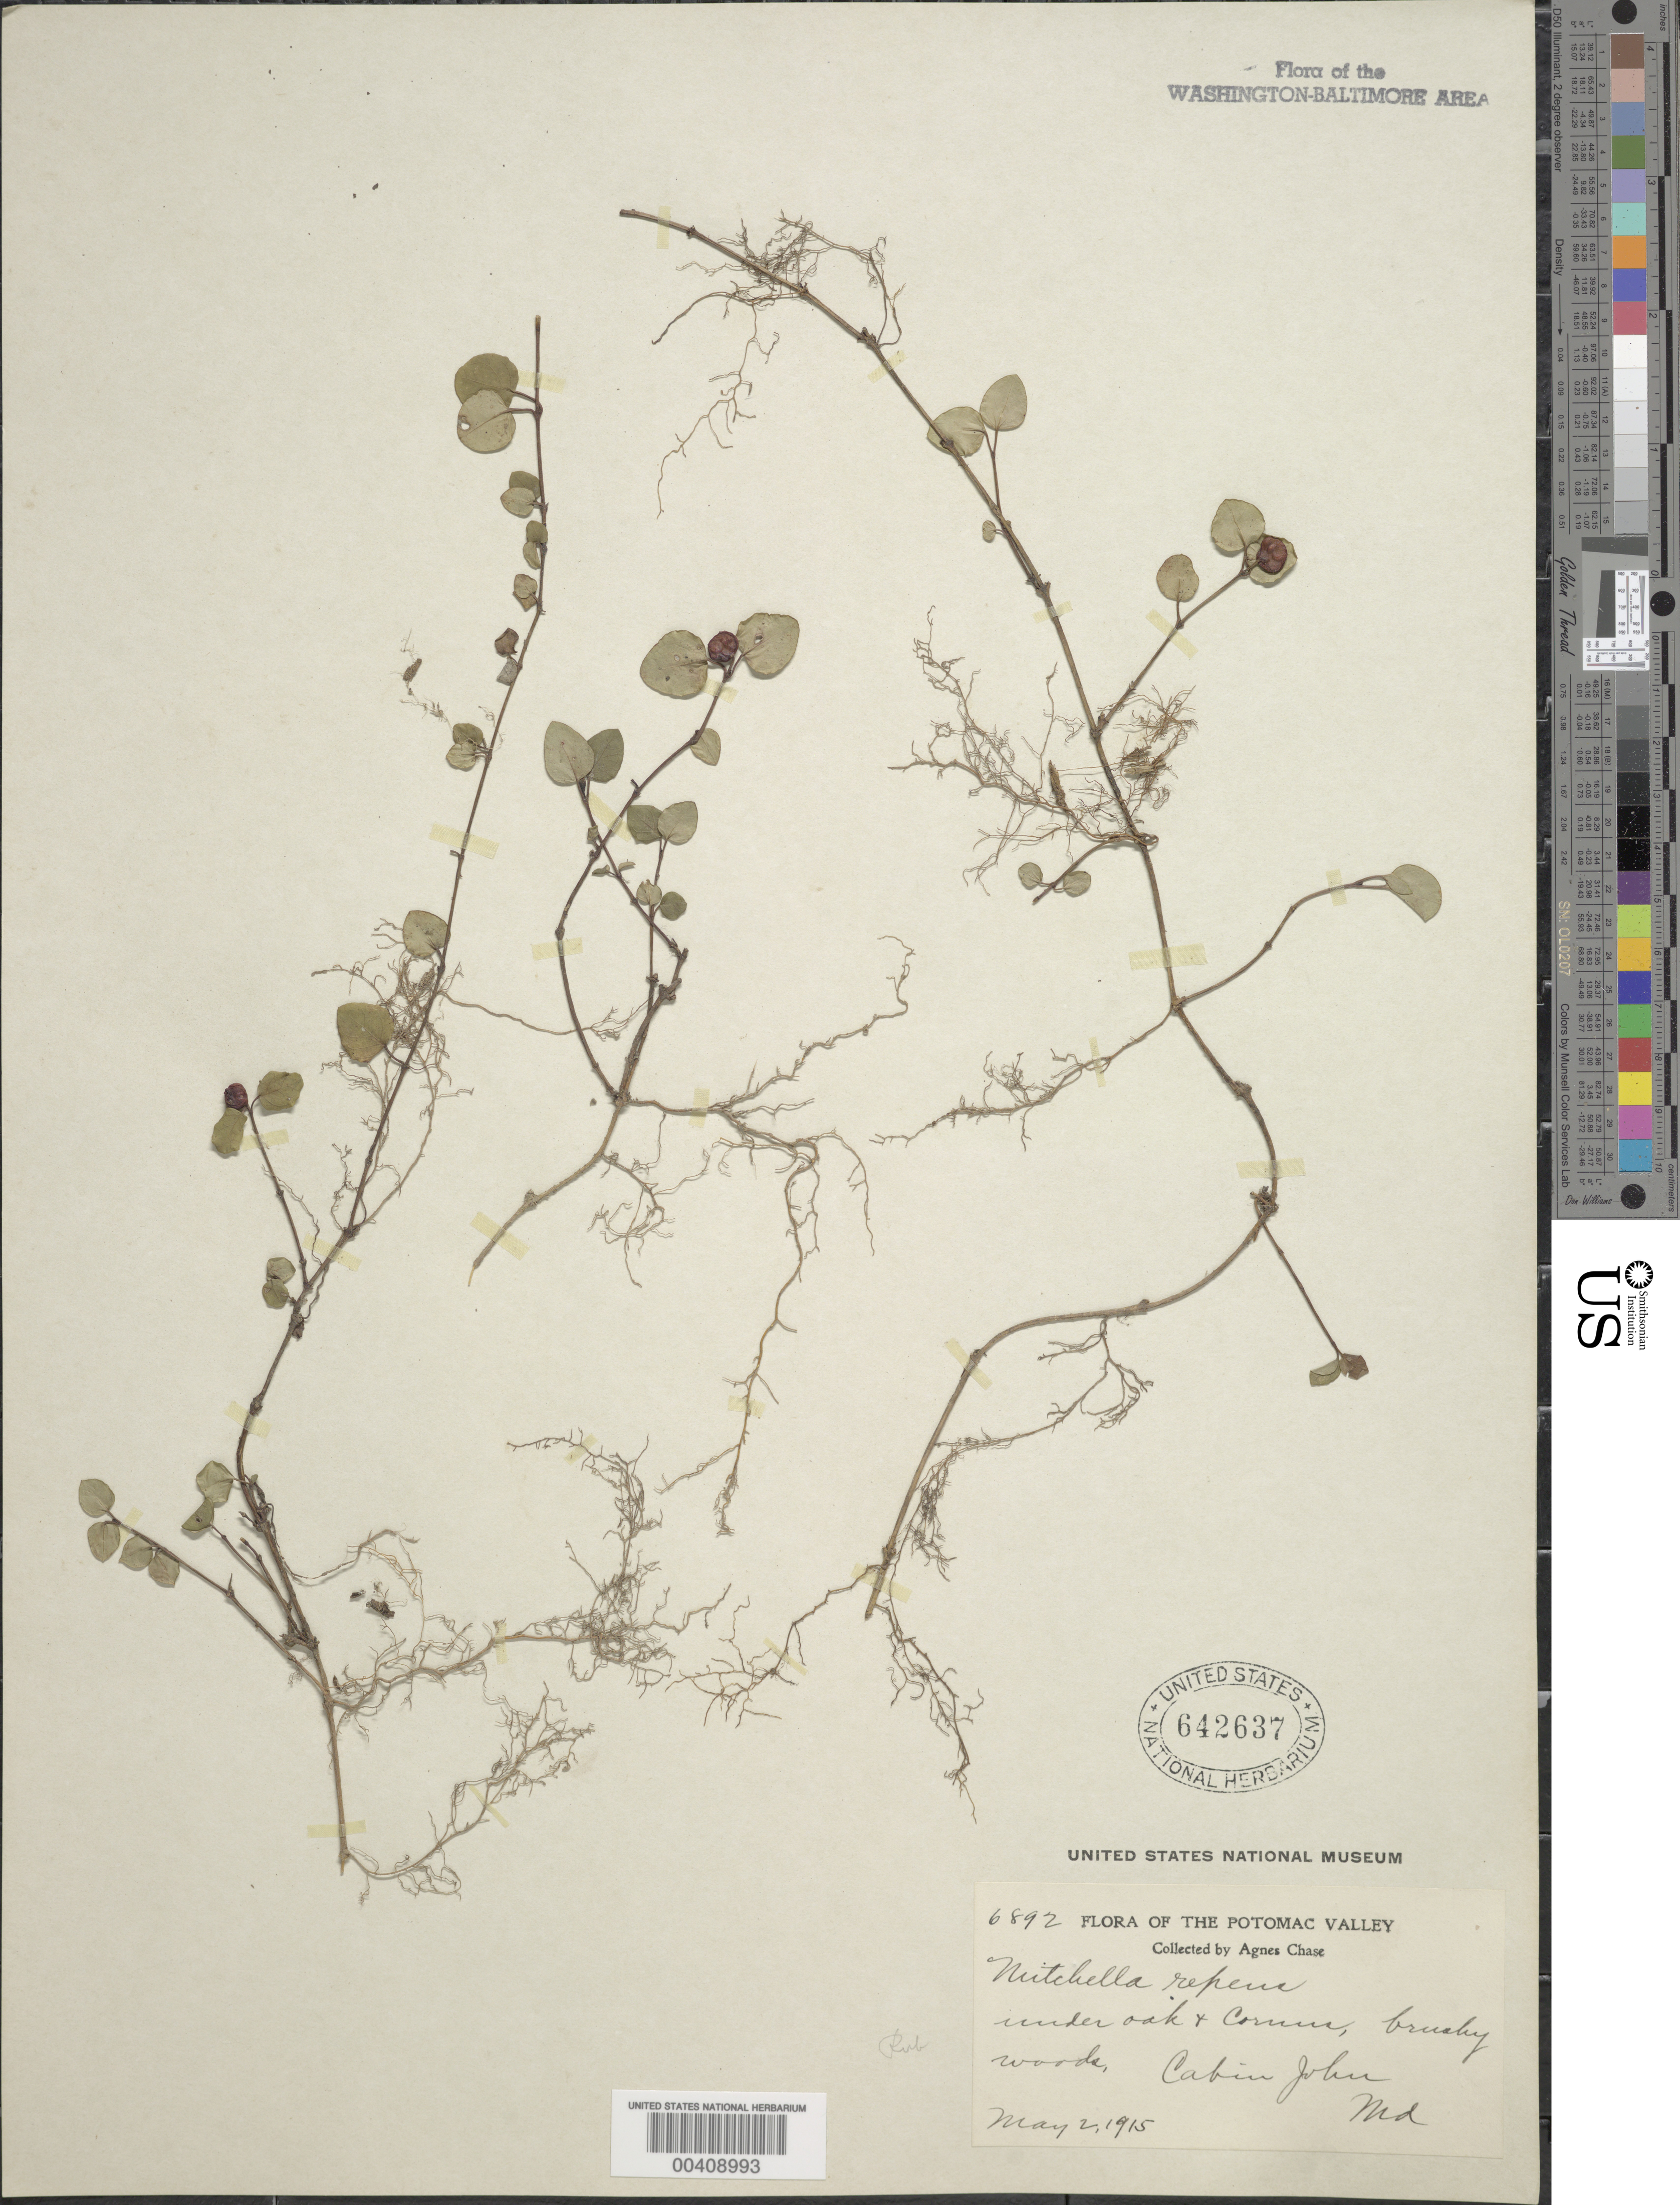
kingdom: Plantae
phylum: Tracheophyta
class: Magnoliopsida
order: Gentianales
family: Rubiaceae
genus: Mitchella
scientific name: Mitchella repens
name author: L.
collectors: A. Chase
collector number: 6892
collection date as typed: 02 May 1915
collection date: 1915-05-02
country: United States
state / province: Maryland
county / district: Montgomery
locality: Cabin John C. & O. Canal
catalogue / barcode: US 642637